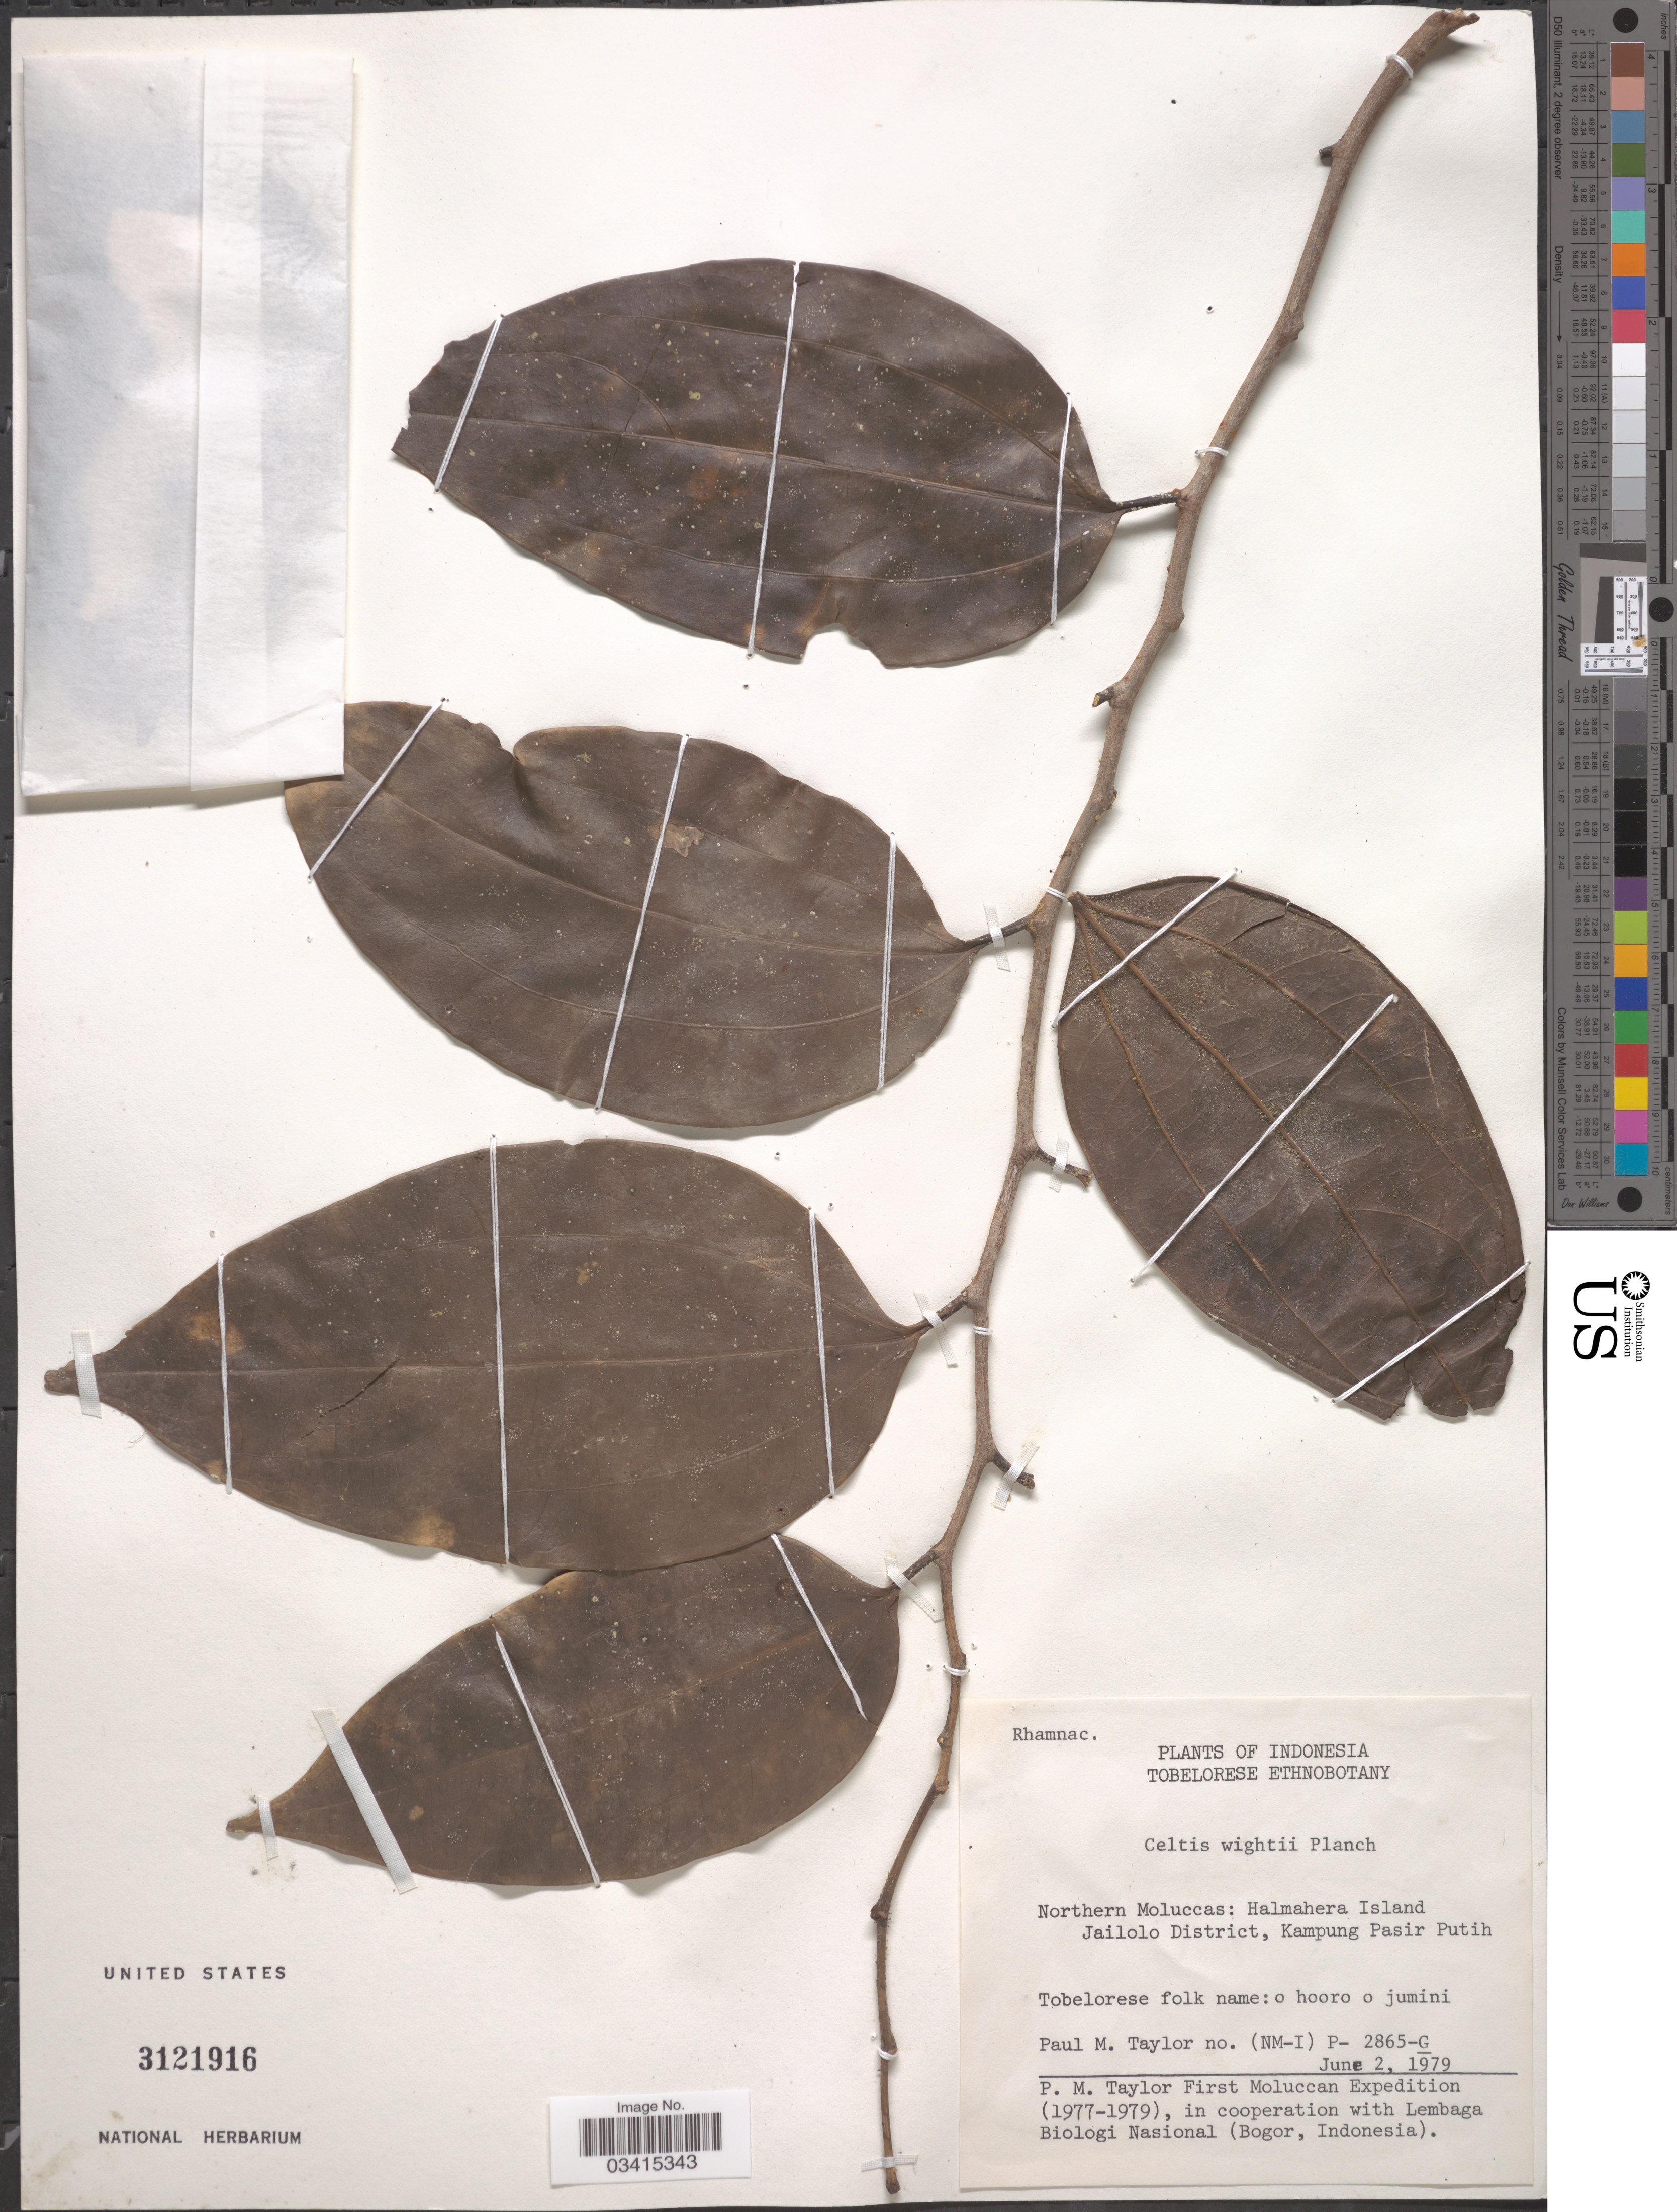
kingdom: Plantae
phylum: Tracheophyta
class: Magnoliopsida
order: Rosales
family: Cannabaceae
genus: Celtis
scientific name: Celtis wightii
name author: Planch.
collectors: P. M. Taylor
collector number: (NM-I) P- 2865-G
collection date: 1979-06-02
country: Indonesia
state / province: Maluku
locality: Northern Moluccas: Halmahera Island Jailolo District, Kampung Pasir Putih.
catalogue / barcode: US 3121916